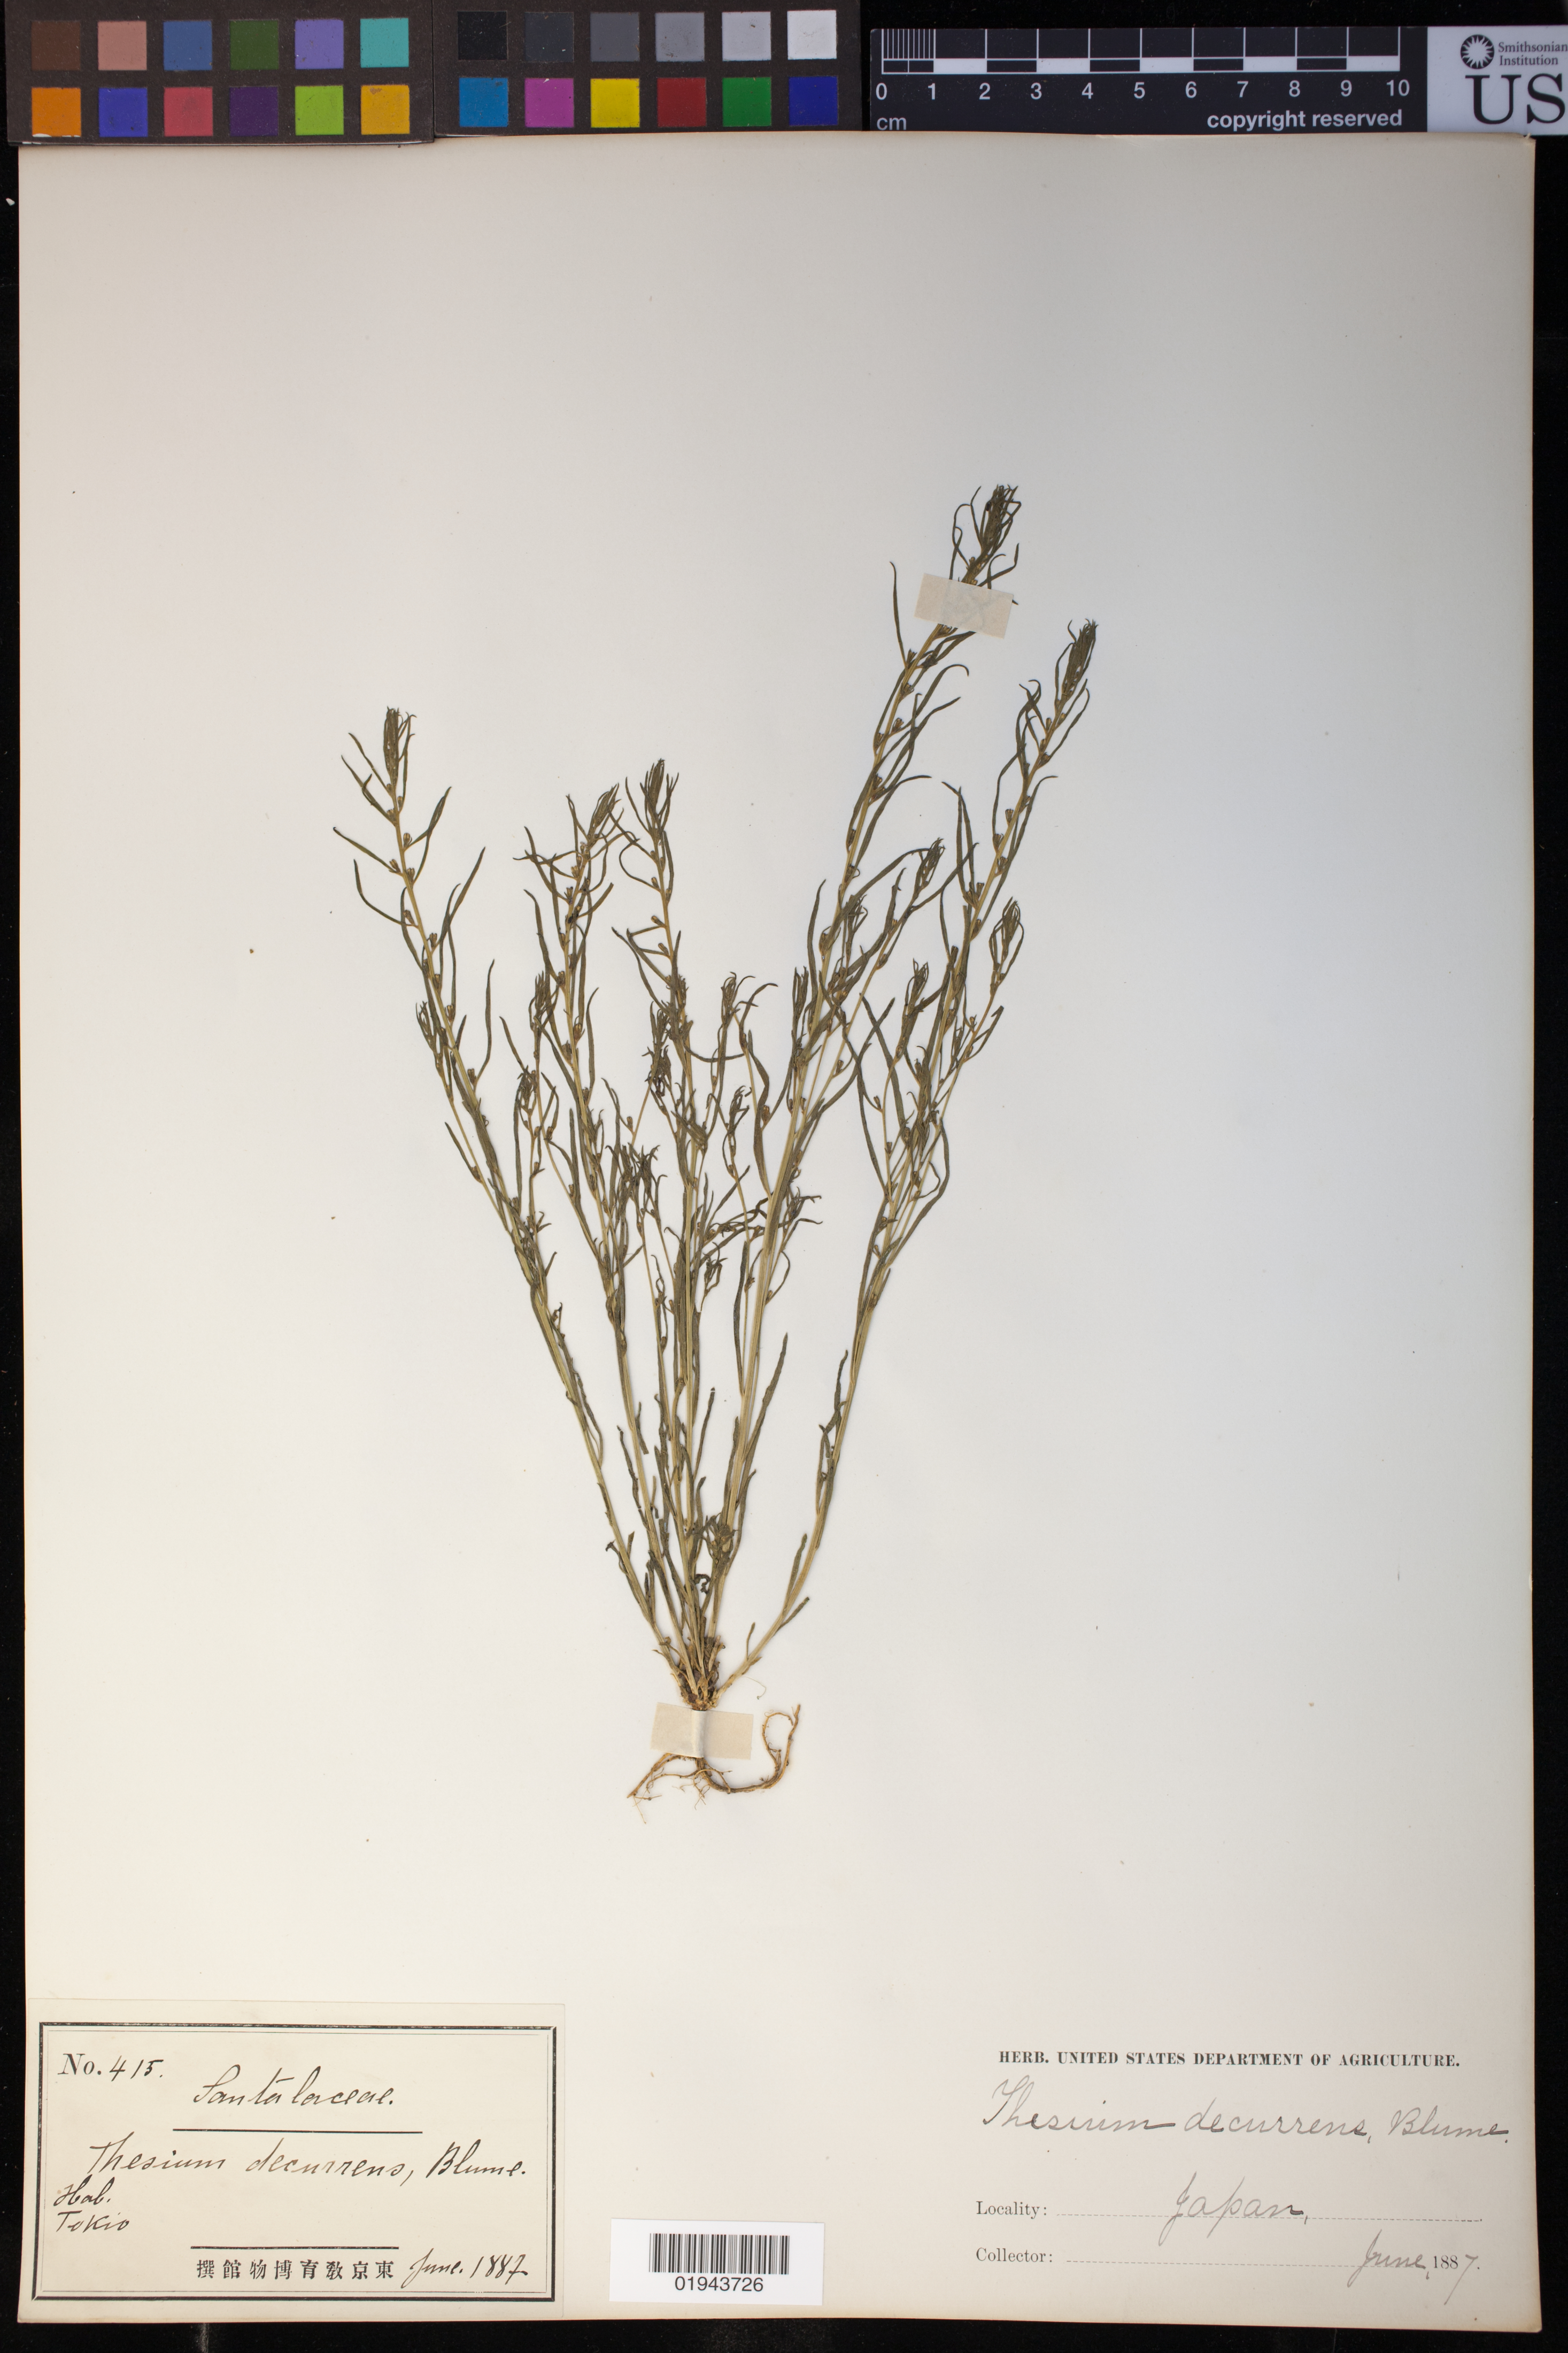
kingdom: Plantae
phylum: Tracheophyta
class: Magnoliopsida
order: Santalales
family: Thesiaceae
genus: Thesium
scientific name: Thesium decurrens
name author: Blume ex A. DC.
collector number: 415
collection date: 1887-06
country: Japan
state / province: Tokyo, Federal City of